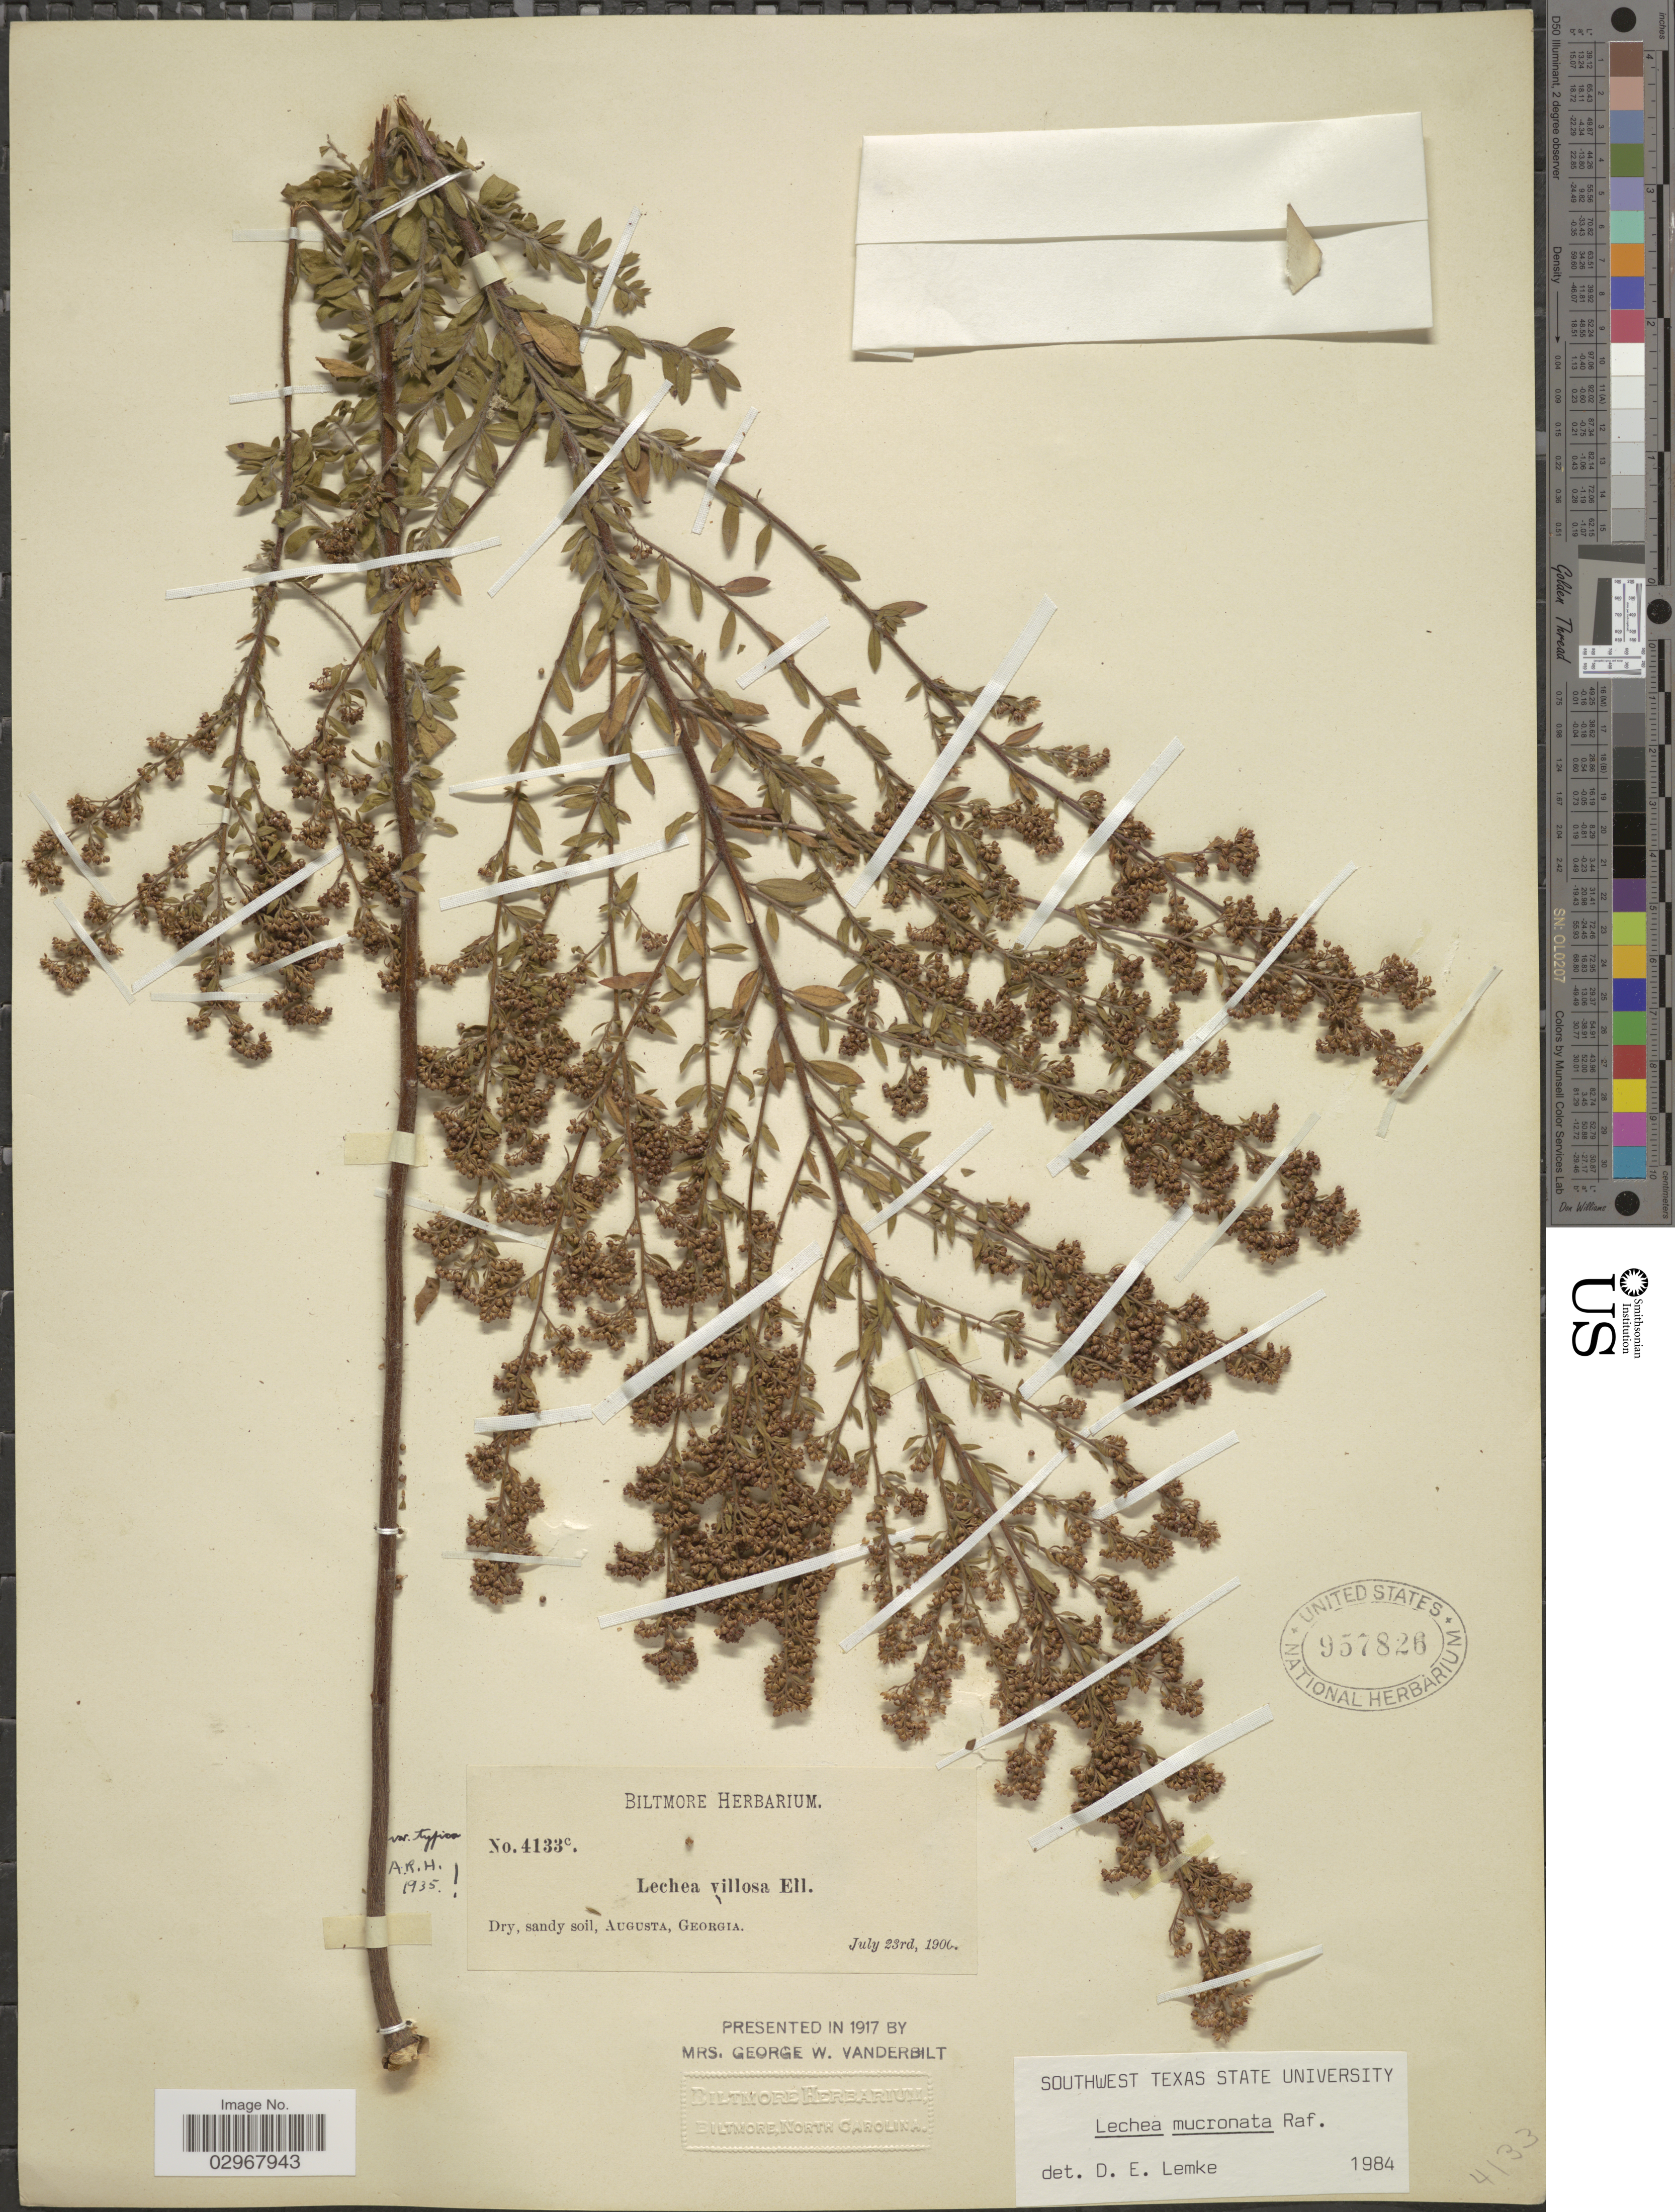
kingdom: Plantae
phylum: Tracheophyta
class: Magnoliopsida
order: Malvales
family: Cistaceae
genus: Lechea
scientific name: Lechea mucronata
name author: Raf.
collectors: ex herb. Biltmore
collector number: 4133c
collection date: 1900-07-23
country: United States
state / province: Georgia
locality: Dry, sandy soil, Augusta.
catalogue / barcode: US 957826